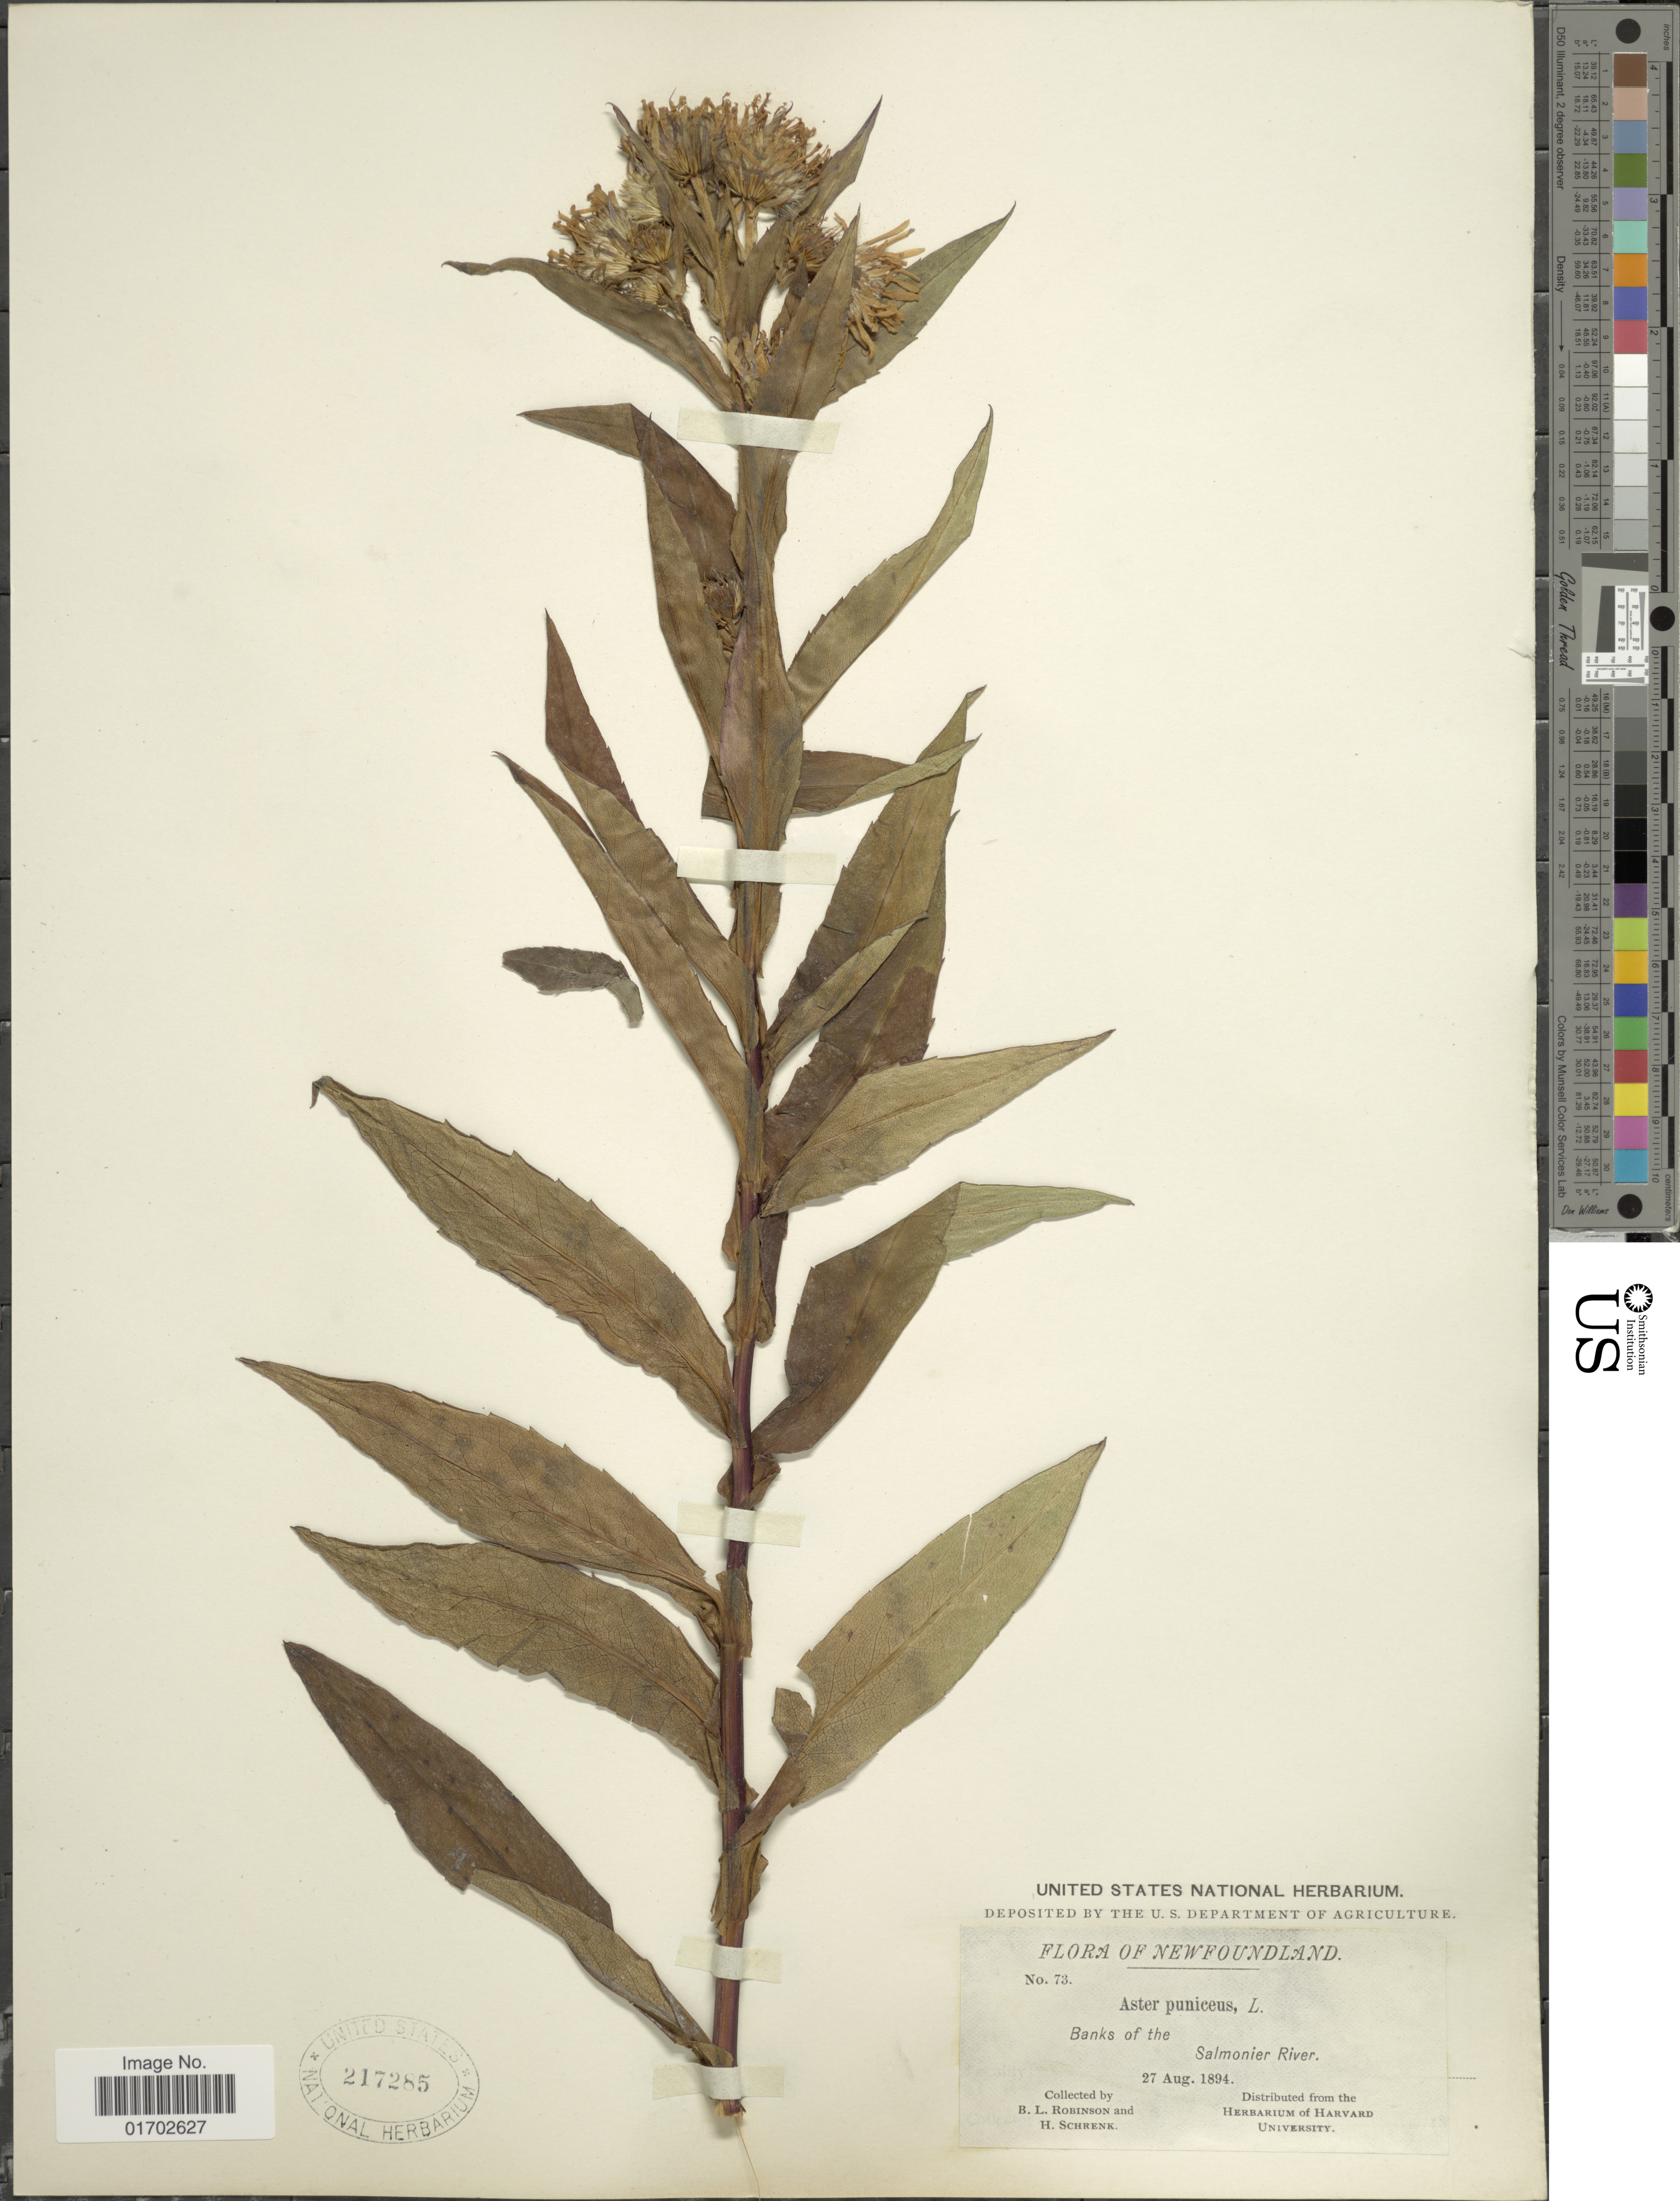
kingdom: Plantae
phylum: Tracheophyta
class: Magnoliopsida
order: Asterales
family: Asteraceae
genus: Symphyotrichum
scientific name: Symphyotrichum puniceum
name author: (L.) Á. Löve & D. Löve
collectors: B. L. Robinson & H. v. Schrenk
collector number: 73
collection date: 1894-08-27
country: Canada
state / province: Newfoundland and Labrador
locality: Banks of the Salmonier River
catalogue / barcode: US 217285